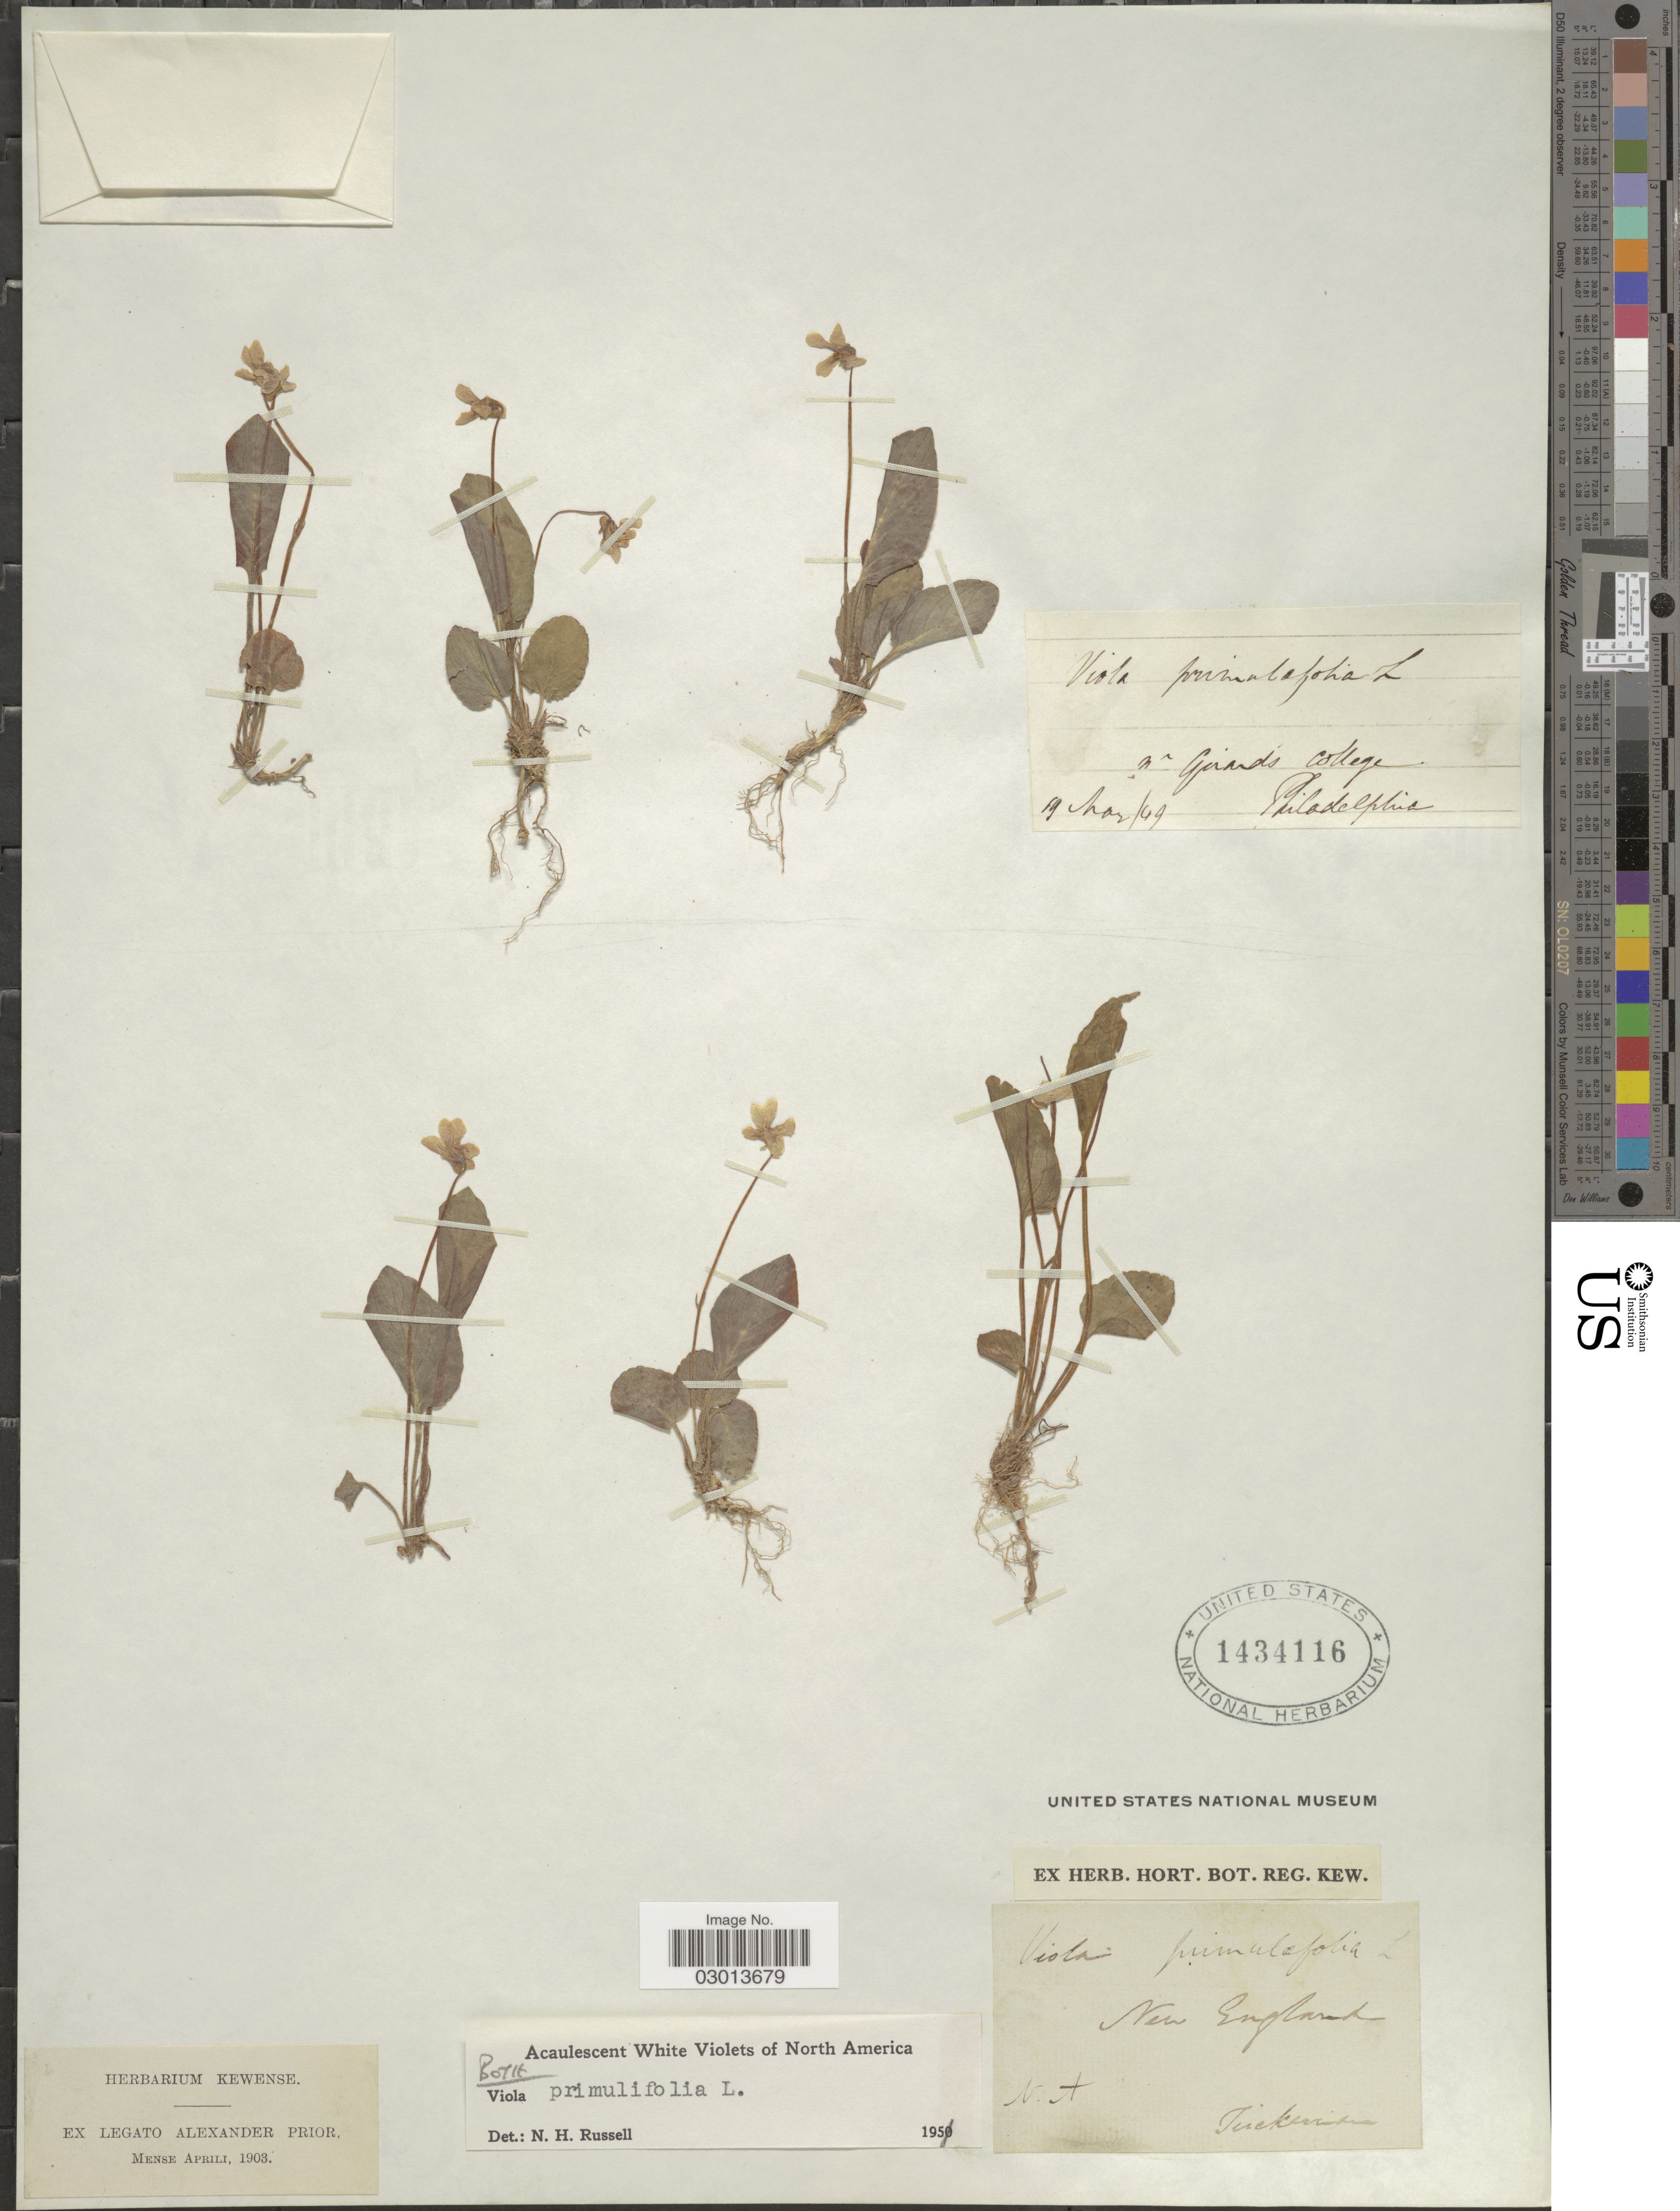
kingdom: Plantae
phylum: Tracheophyta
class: Magnoliopsida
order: Malpighiales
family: Violaceae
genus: Viola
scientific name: Viola primulifolia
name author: L.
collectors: -- Tuckerman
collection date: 1903-04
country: United States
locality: New England, N. A.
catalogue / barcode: US 1434116